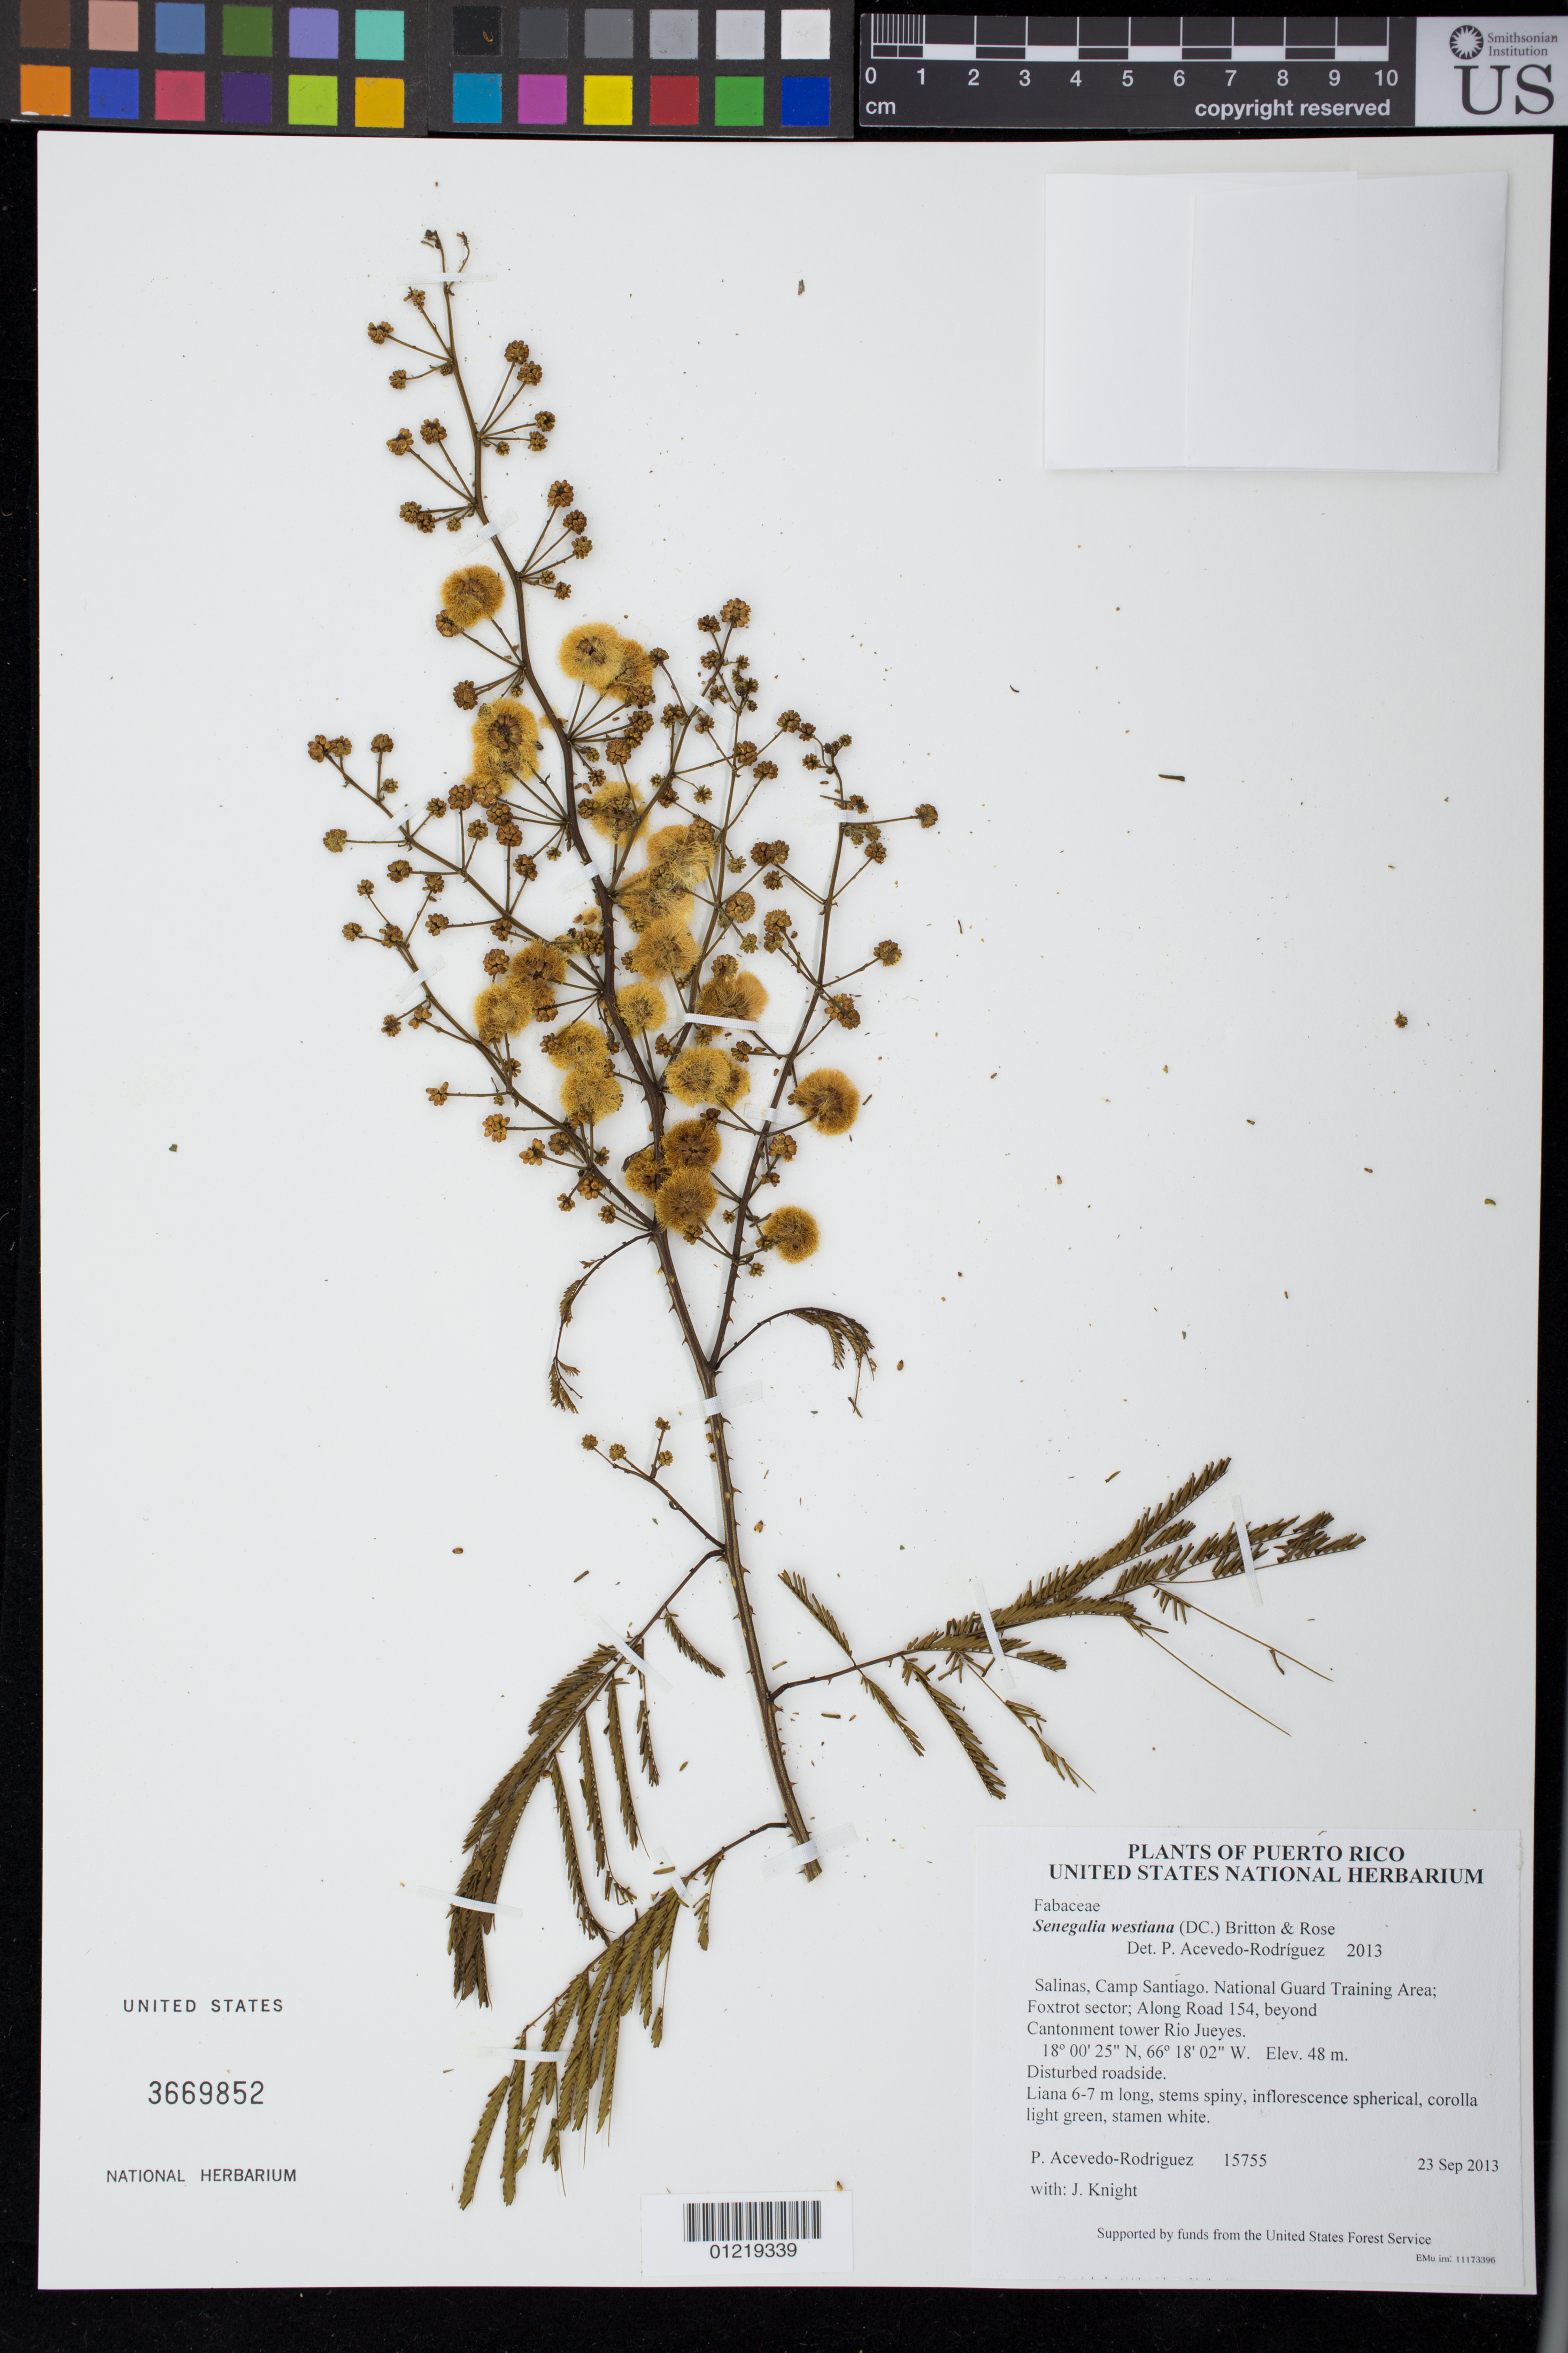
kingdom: Plantae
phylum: Tracheophyta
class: Magnoliopsida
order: Fabales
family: Fabaceae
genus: Senegalia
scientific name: Senegalia westiana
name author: (DC.) Britton & Rose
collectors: P. Acevedo-Rodr. & J. Knight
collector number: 15755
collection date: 2013-09-23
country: Puerto Rico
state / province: Salinas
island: Puerto Rico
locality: Camp Santiago. National Guard Training Area; Foxtrot sector; Along Road 154, beyond Cantonment tower Rio Jueyes.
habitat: Disturbed roadside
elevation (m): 48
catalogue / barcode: US 3669852